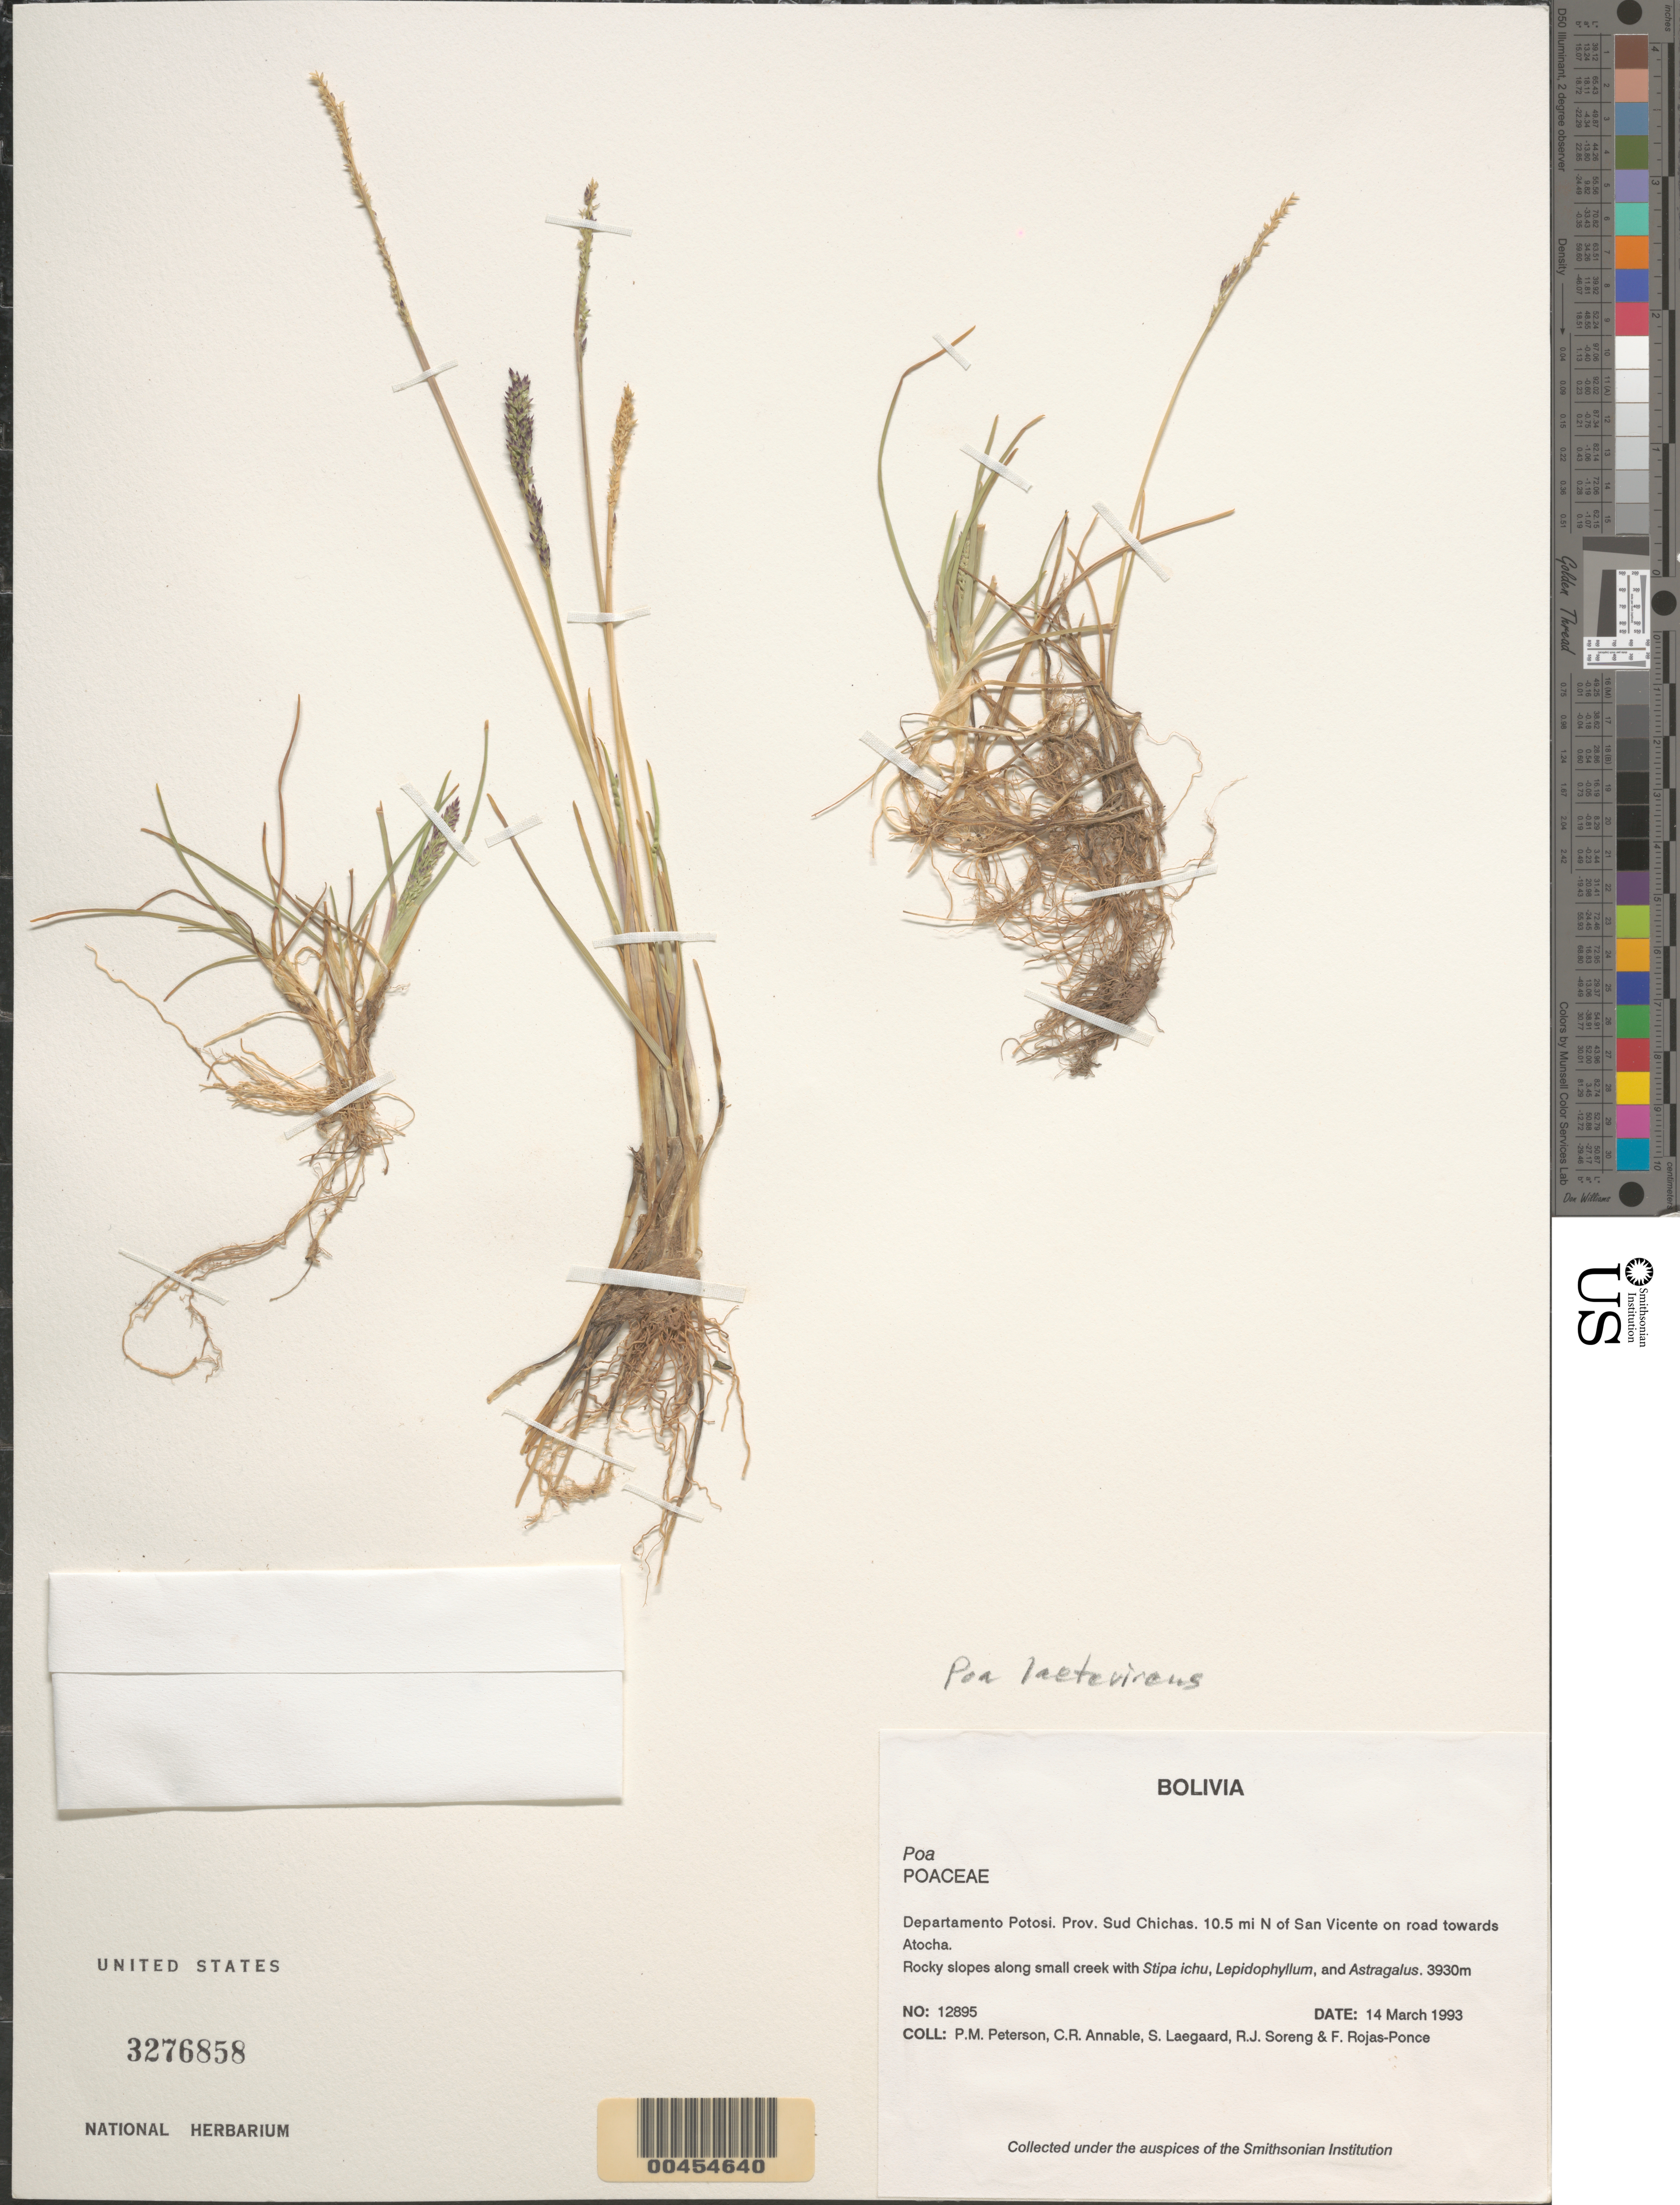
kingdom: Plantae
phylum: Tracheophyta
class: Liliopsida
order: Poales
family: Poaceae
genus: Poa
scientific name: Poa laetevirens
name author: R.E. Fr.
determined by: Soreng, Robert J., Research Associate (BOT), Smithsonian Institution - National Museum of Natural History (UNITED STATES)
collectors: P. M. Peterson, C. R. Annable, S. Lægaard, R. J. Soreng & F. Rojas-Ponce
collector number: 12895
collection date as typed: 14 Mar 1993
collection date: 1993-03-14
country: Bolivia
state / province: Potosí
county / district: Sud Chichas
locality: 10.5 mi N of San Vicente on road towards Atocha.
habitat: Rocky slopes along small creek with Stipa ichu, Lepidophyllum, and Astragalus.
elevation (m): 3930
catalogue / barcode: US 3276858